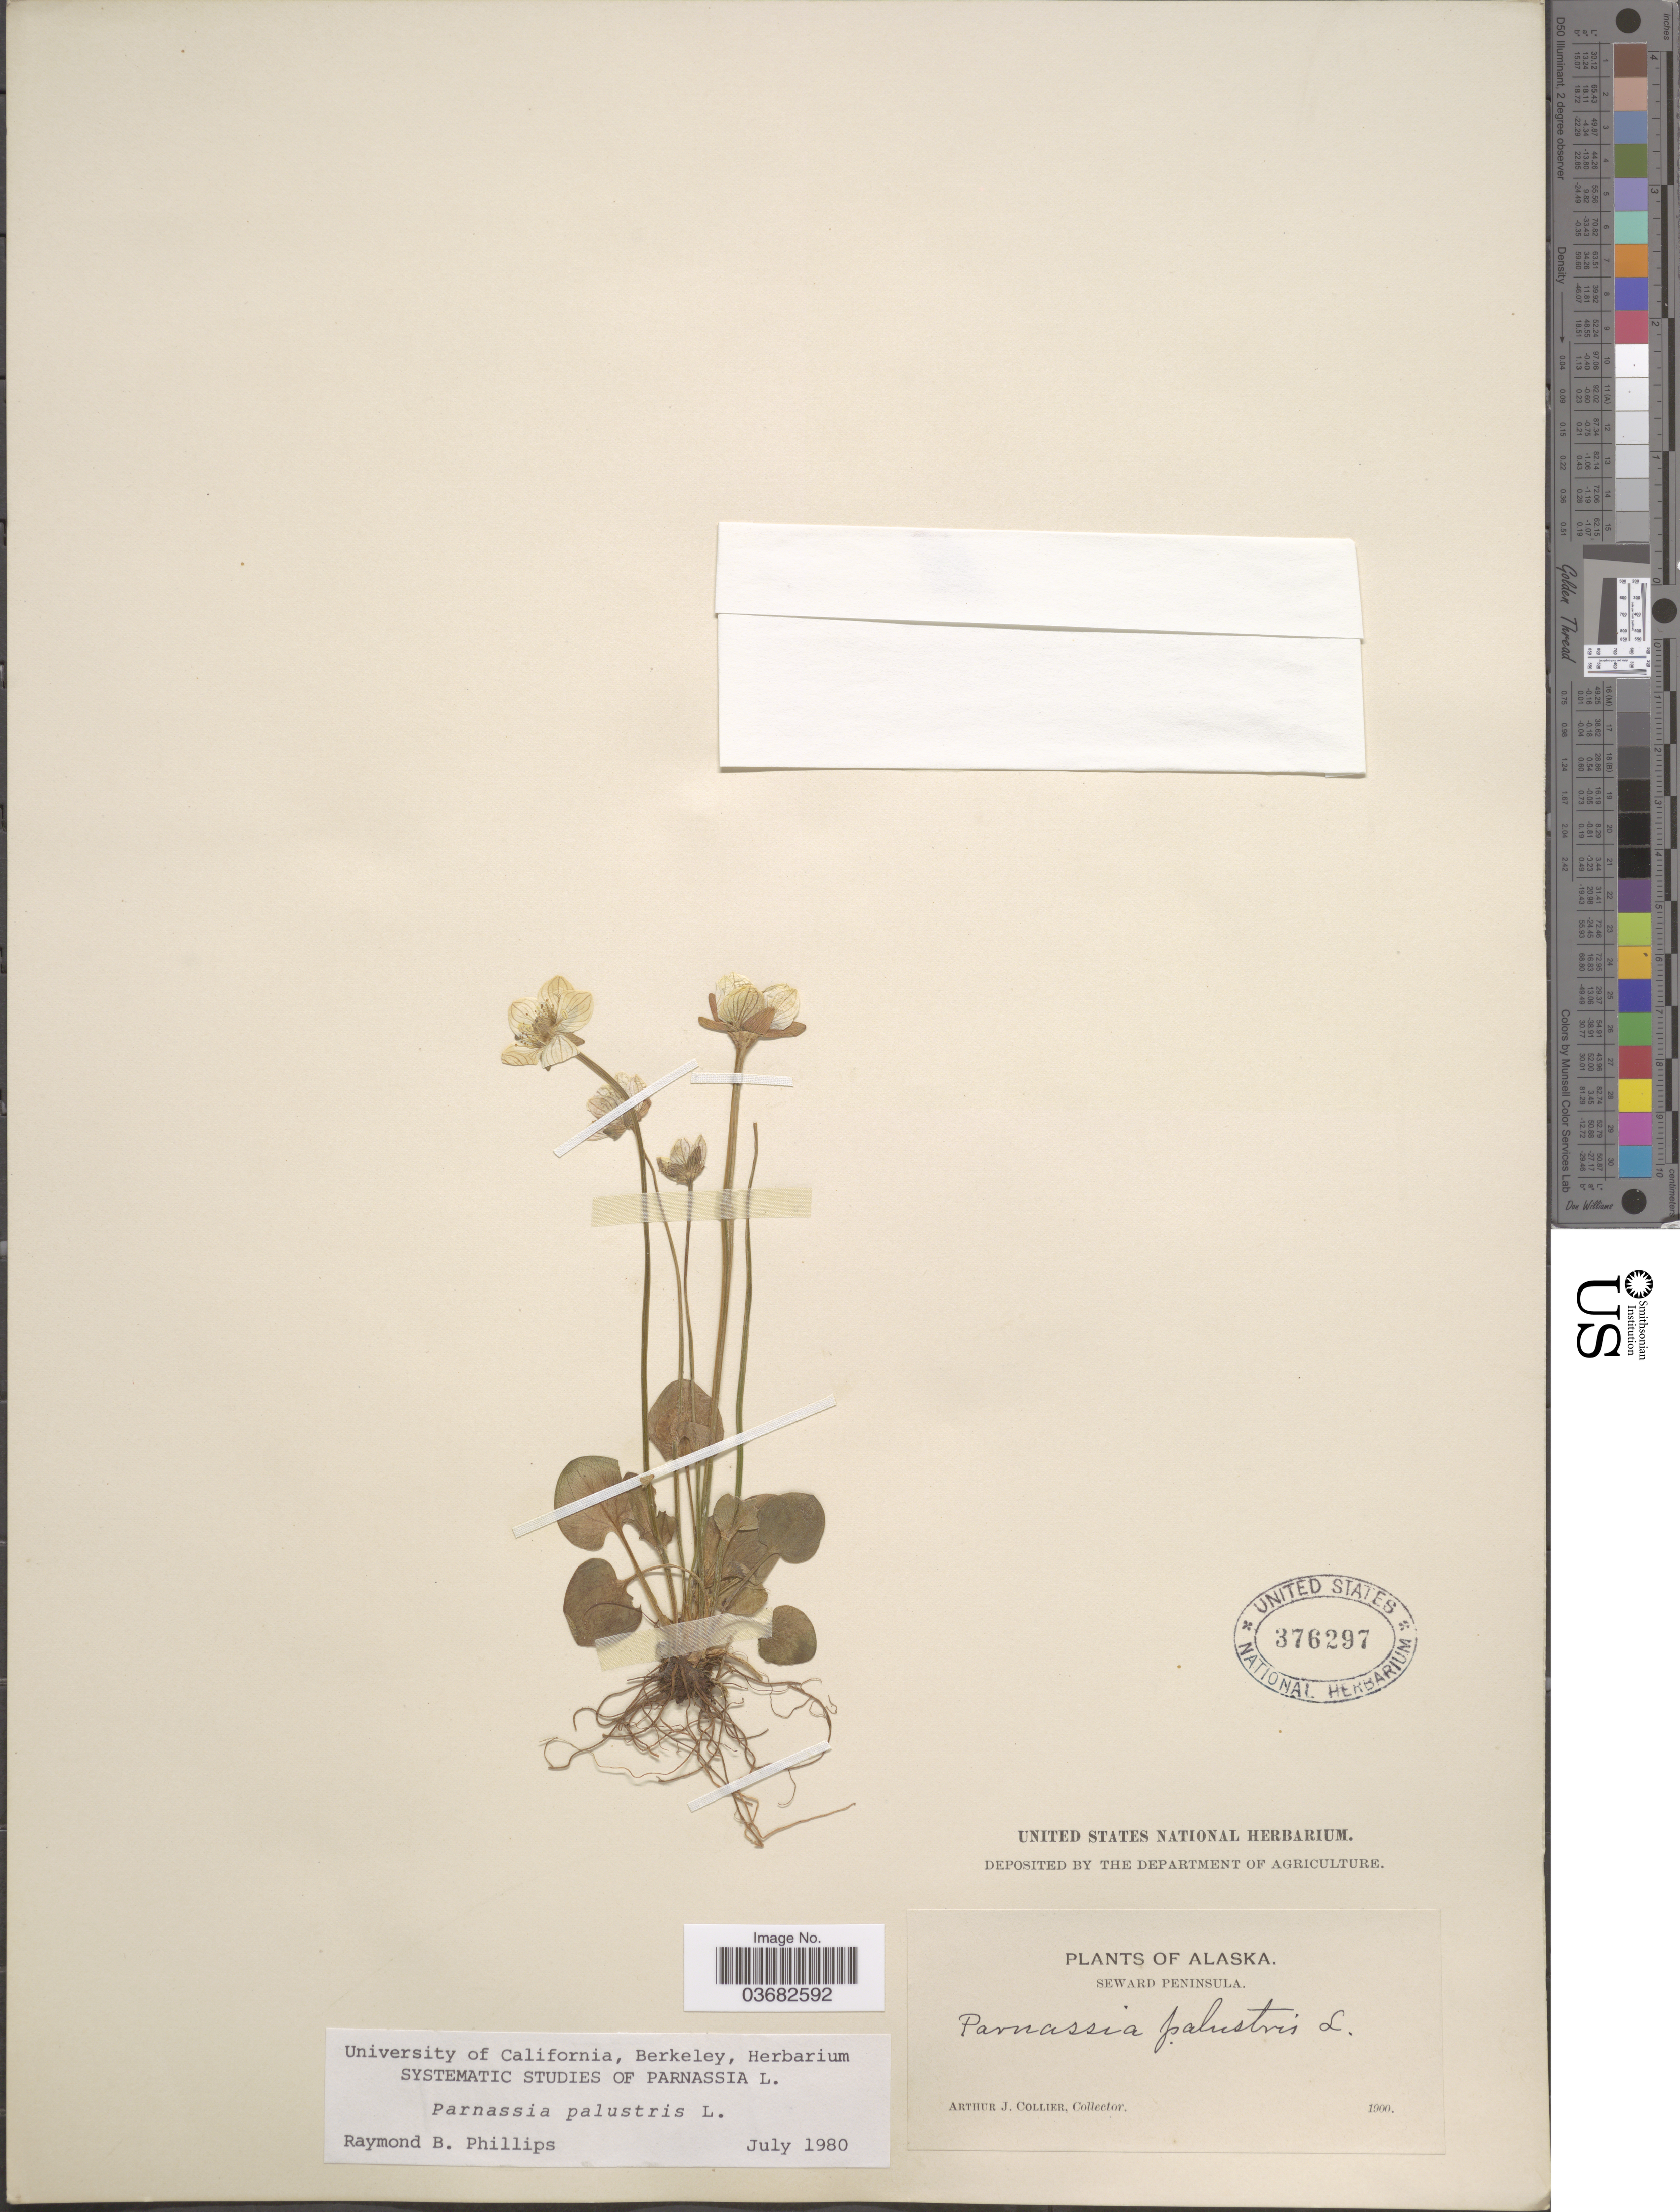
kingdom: Plantae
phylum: Tracheophyta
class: Magnoliopsida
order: Celastrales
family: Parnassiaceae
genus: Parnassia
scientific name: Parnassia palustris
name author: L.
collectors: A. Collier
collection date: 1909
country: United States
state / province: Alaska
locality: Seward Peninsula.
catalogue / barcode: US 376297